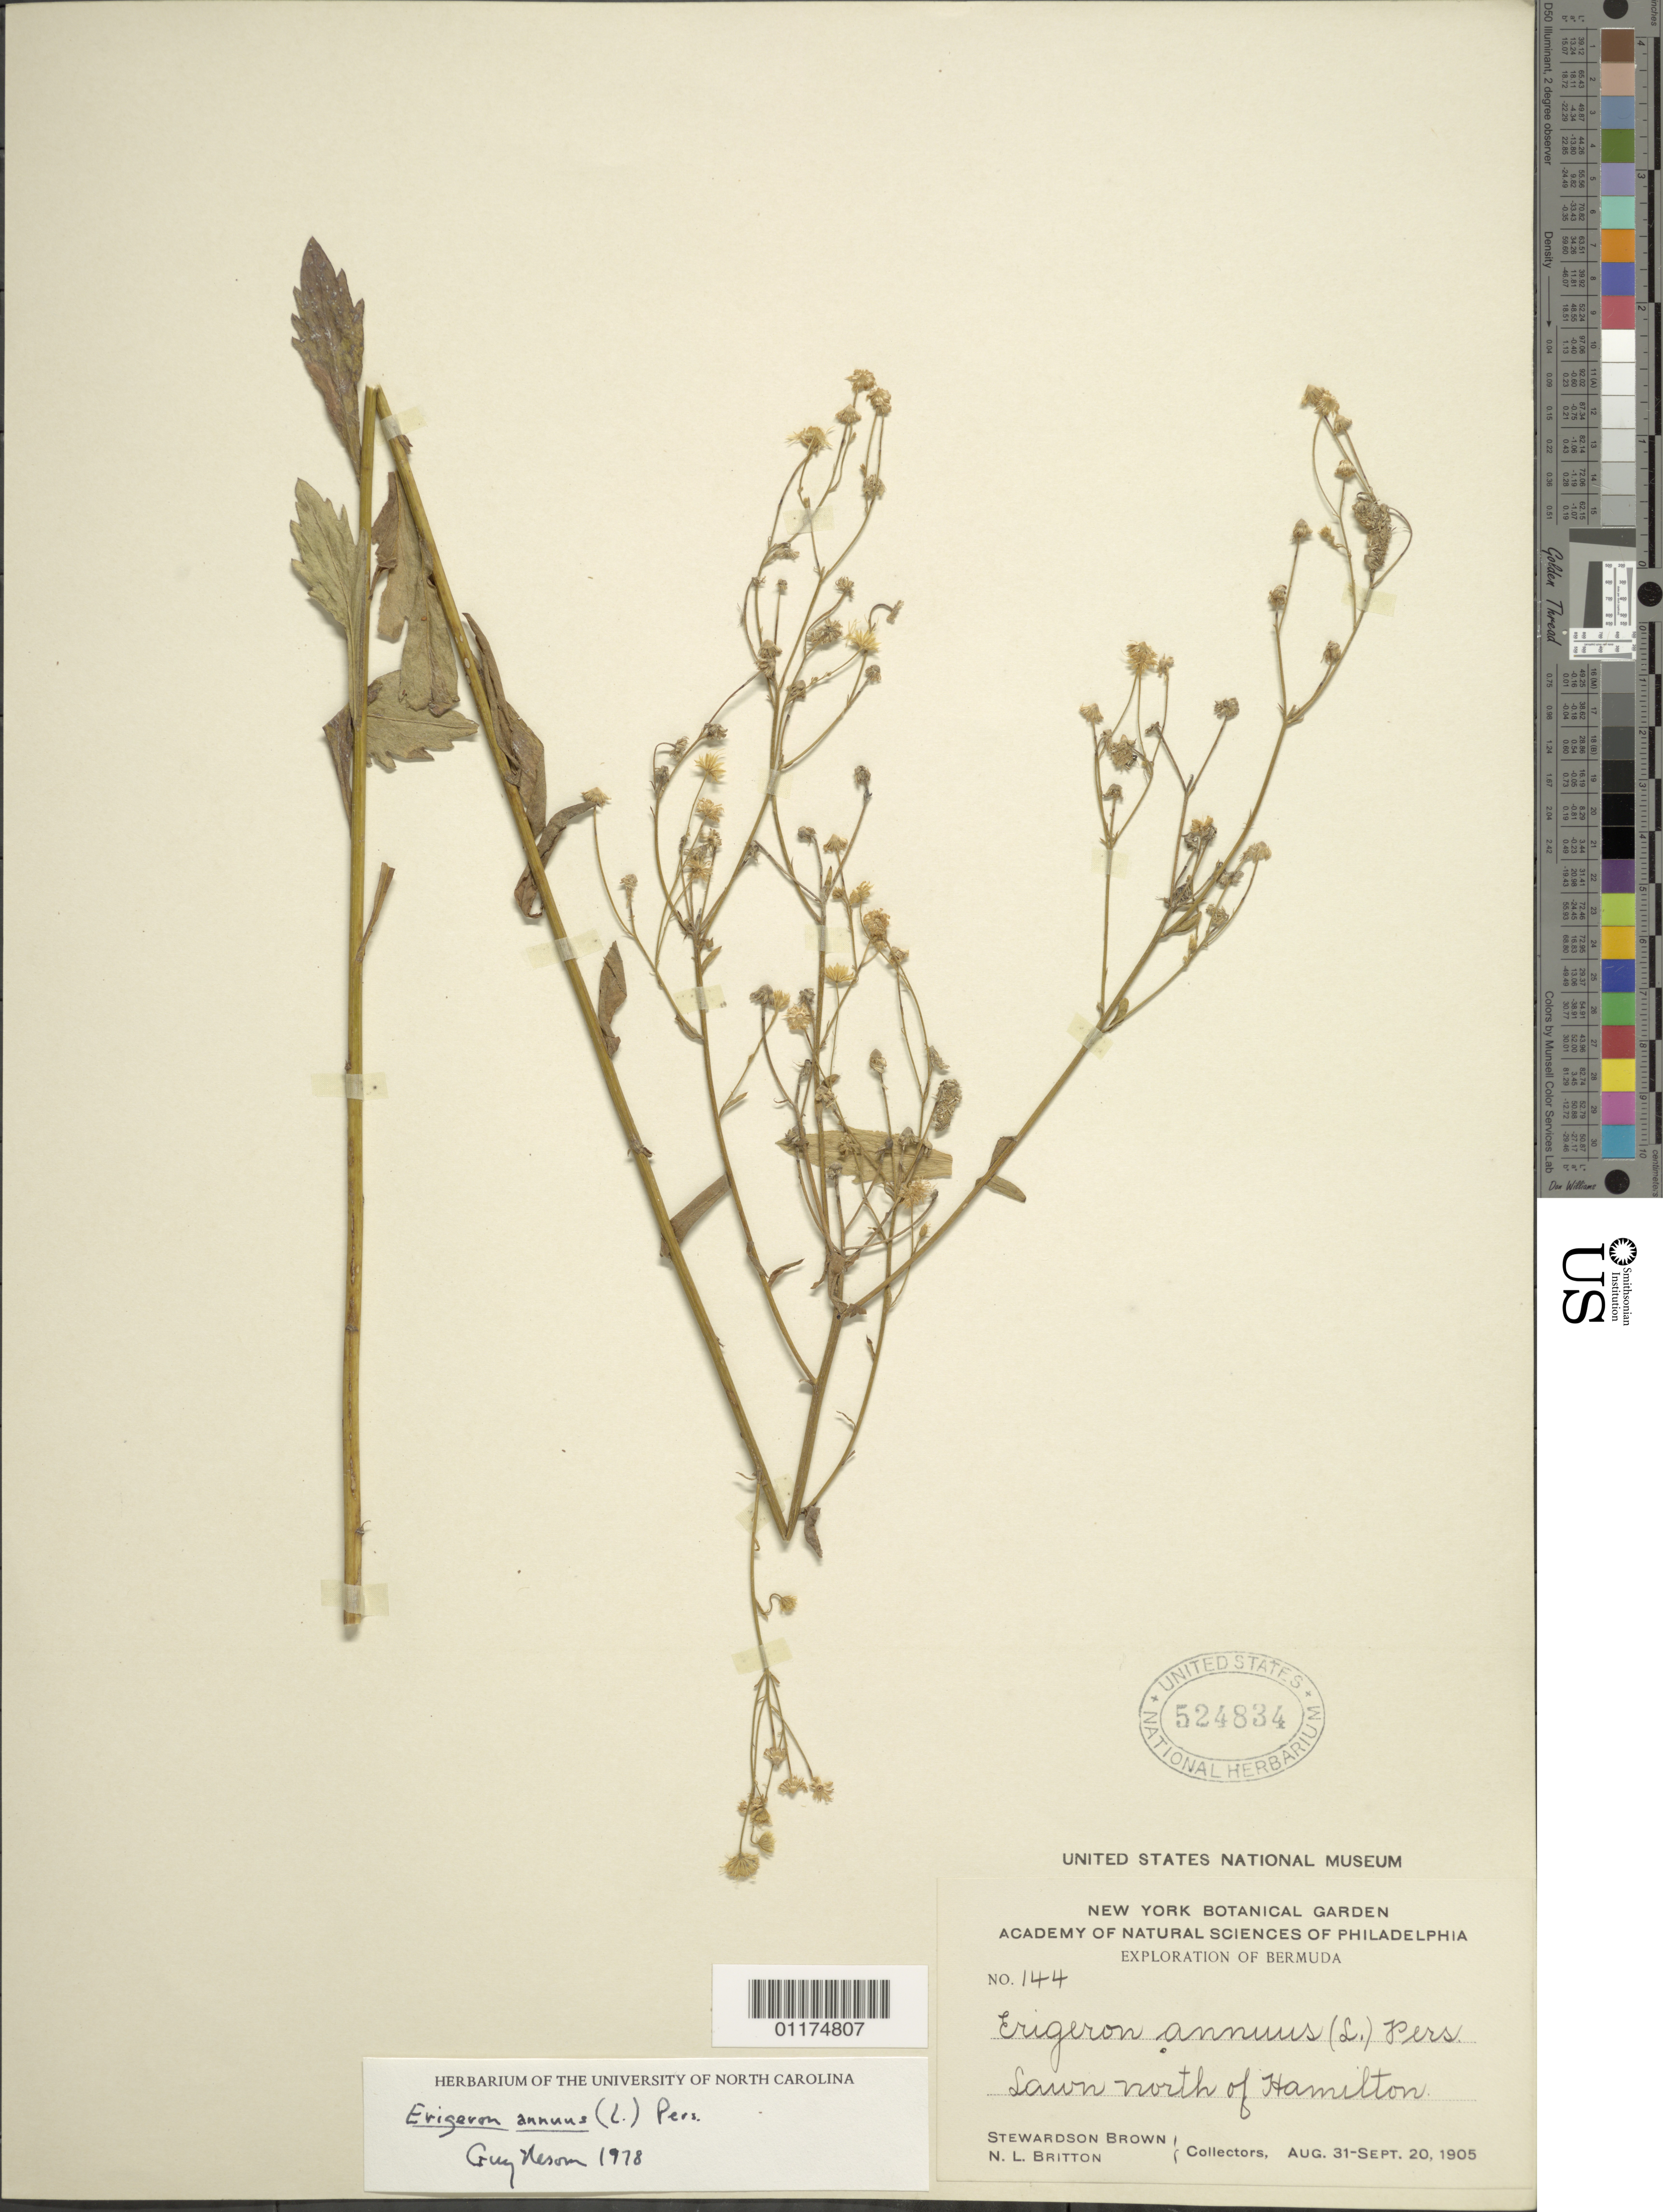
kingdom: Plantae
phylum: Tracheophyta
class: Magnoliopsida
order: Asterales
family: Asteraceae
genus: Erigeron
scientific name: Erigeron annuus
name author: (L.) Pers.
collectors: S. Brown & N. Britton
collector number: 144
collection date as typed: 31 Aug 1905 to 20 Sep 1905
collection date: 1905-08-31/1905-09-20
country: Bermuda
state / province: Hamilton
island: Bermuda I.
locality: Lawn north of Hamilton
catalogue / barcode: US 524834